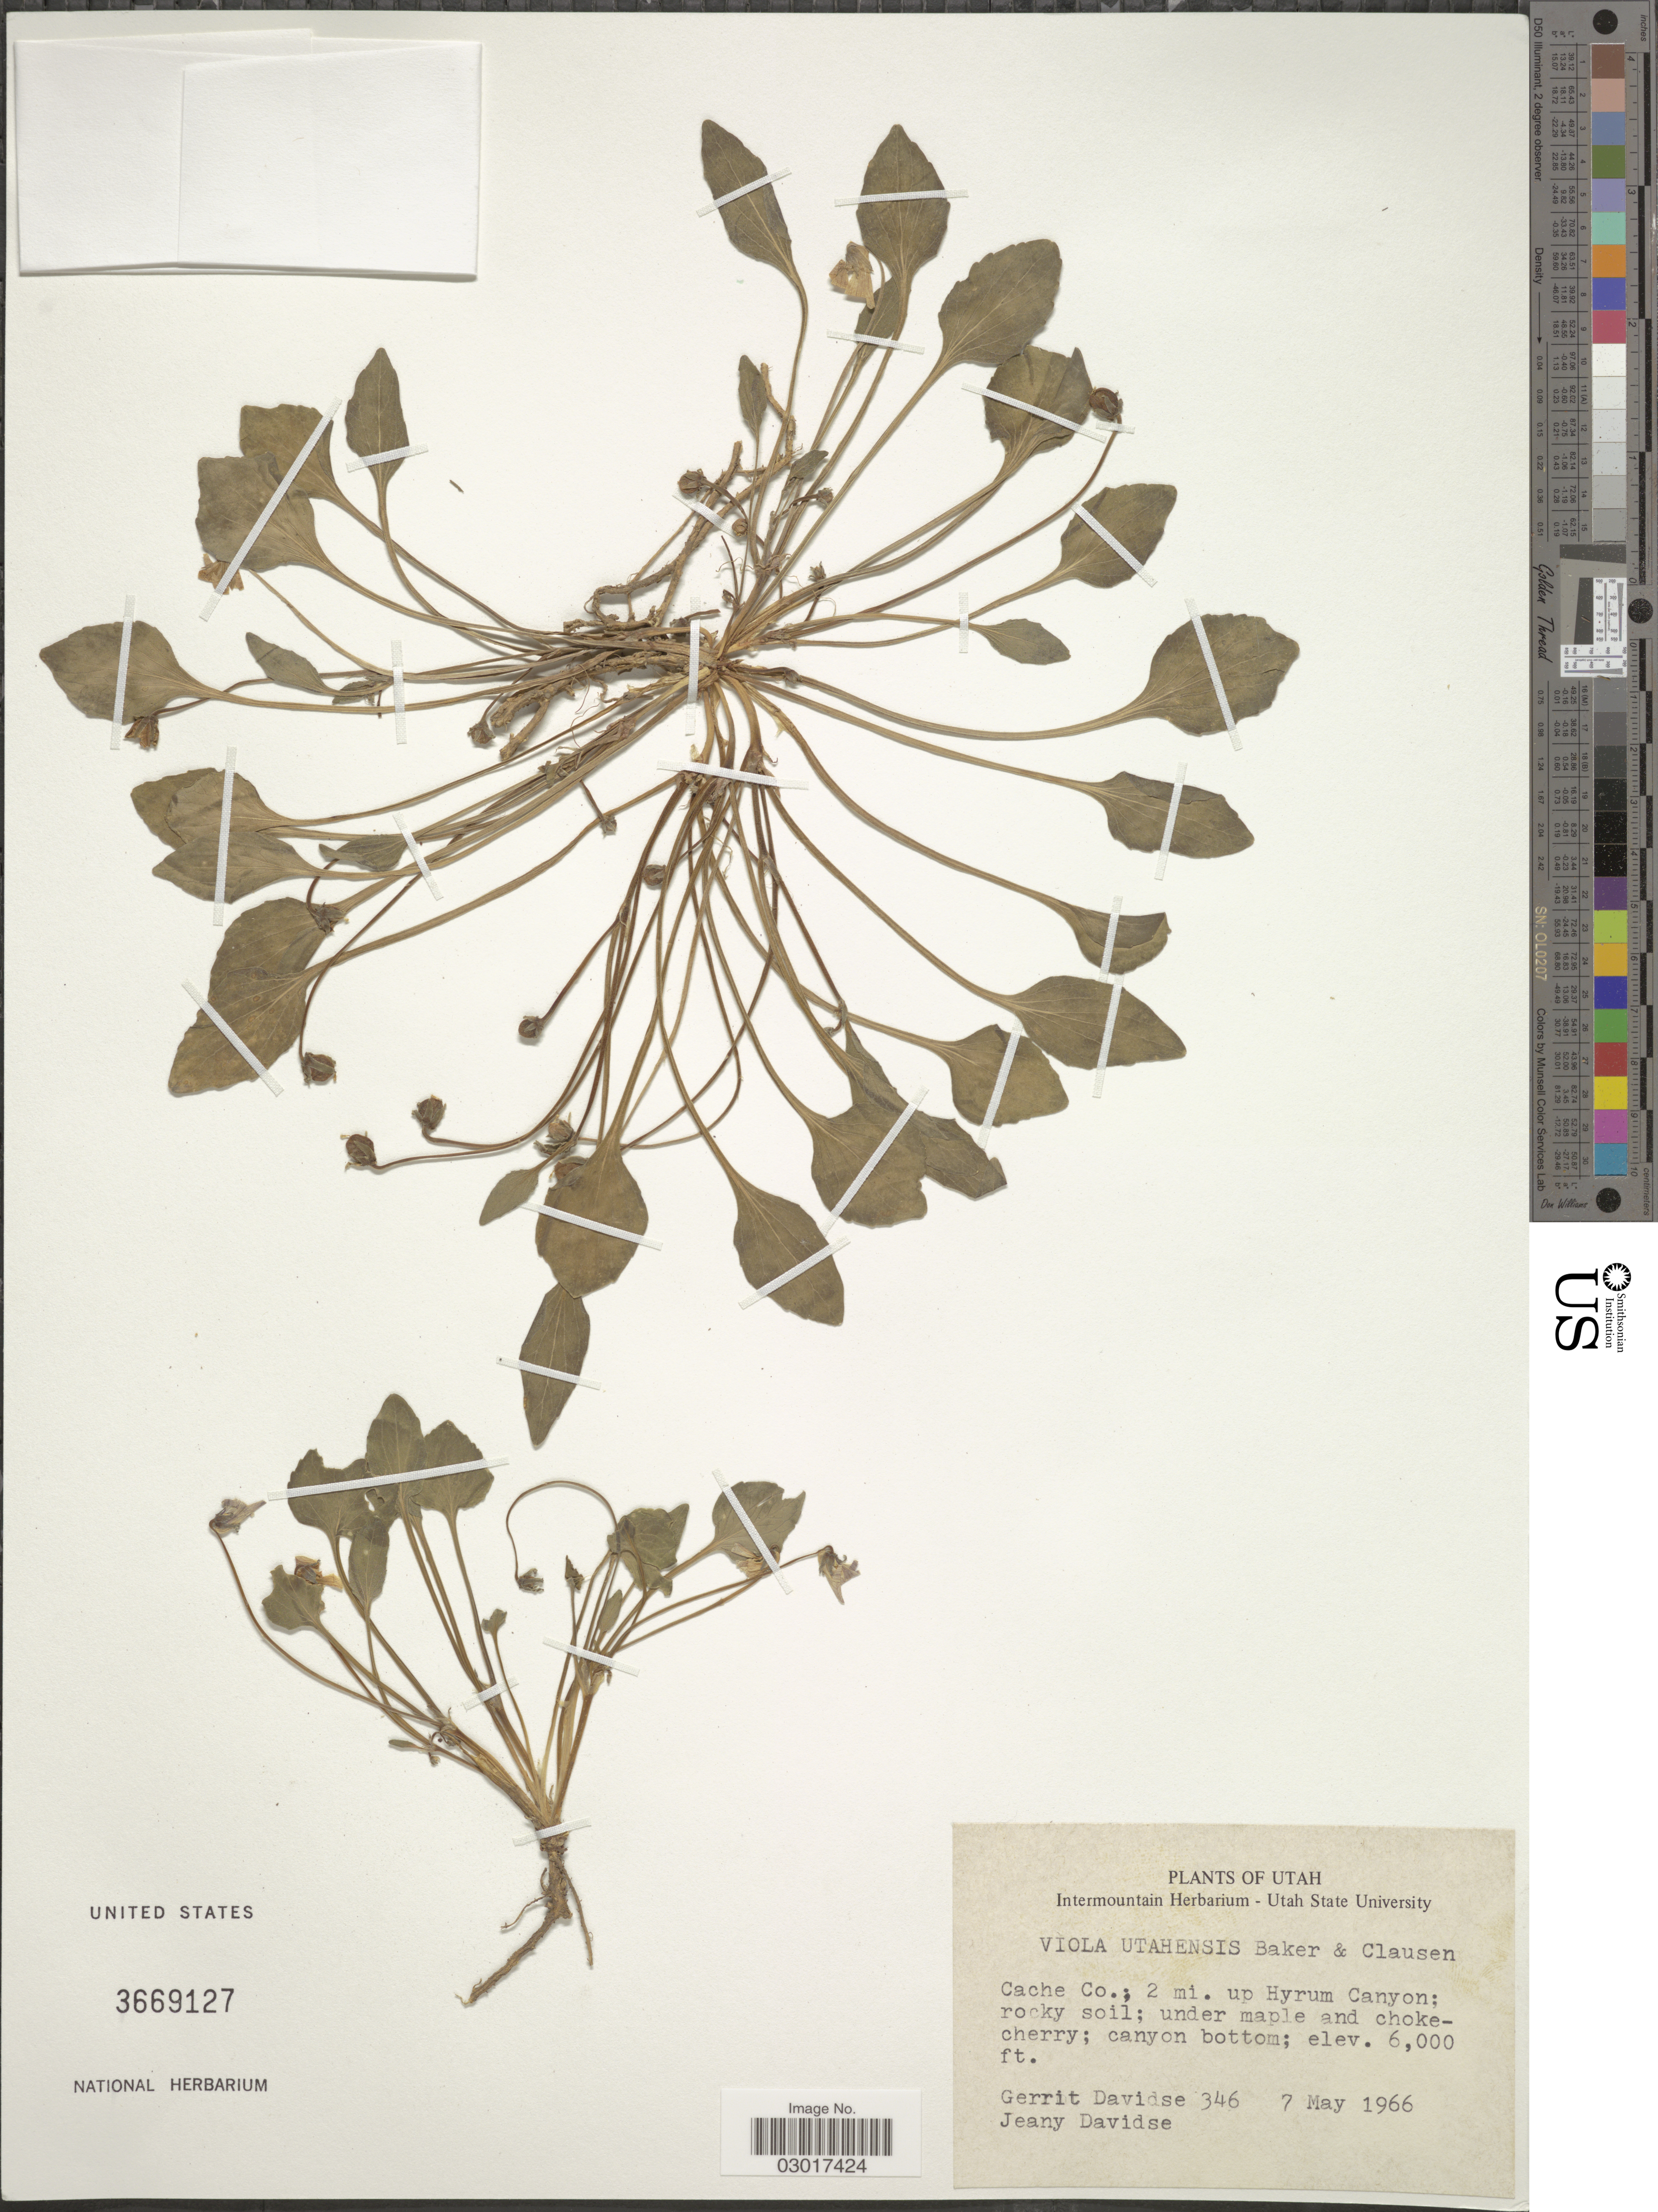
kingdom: Plantae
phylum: Tracheophyta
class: Magnoliopsida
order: Malpighiales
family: Violaceae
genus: Viola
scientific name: Viola utahensis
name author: M.S. Baker & J.C. Clausen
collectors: G. Davidse & J. Davidse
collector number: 346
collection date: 1966-05-07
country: United States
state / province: Utah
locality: Cache County.; 2 mi. up Hyrum Canyon.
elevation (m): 1829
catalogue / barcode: US 3669127